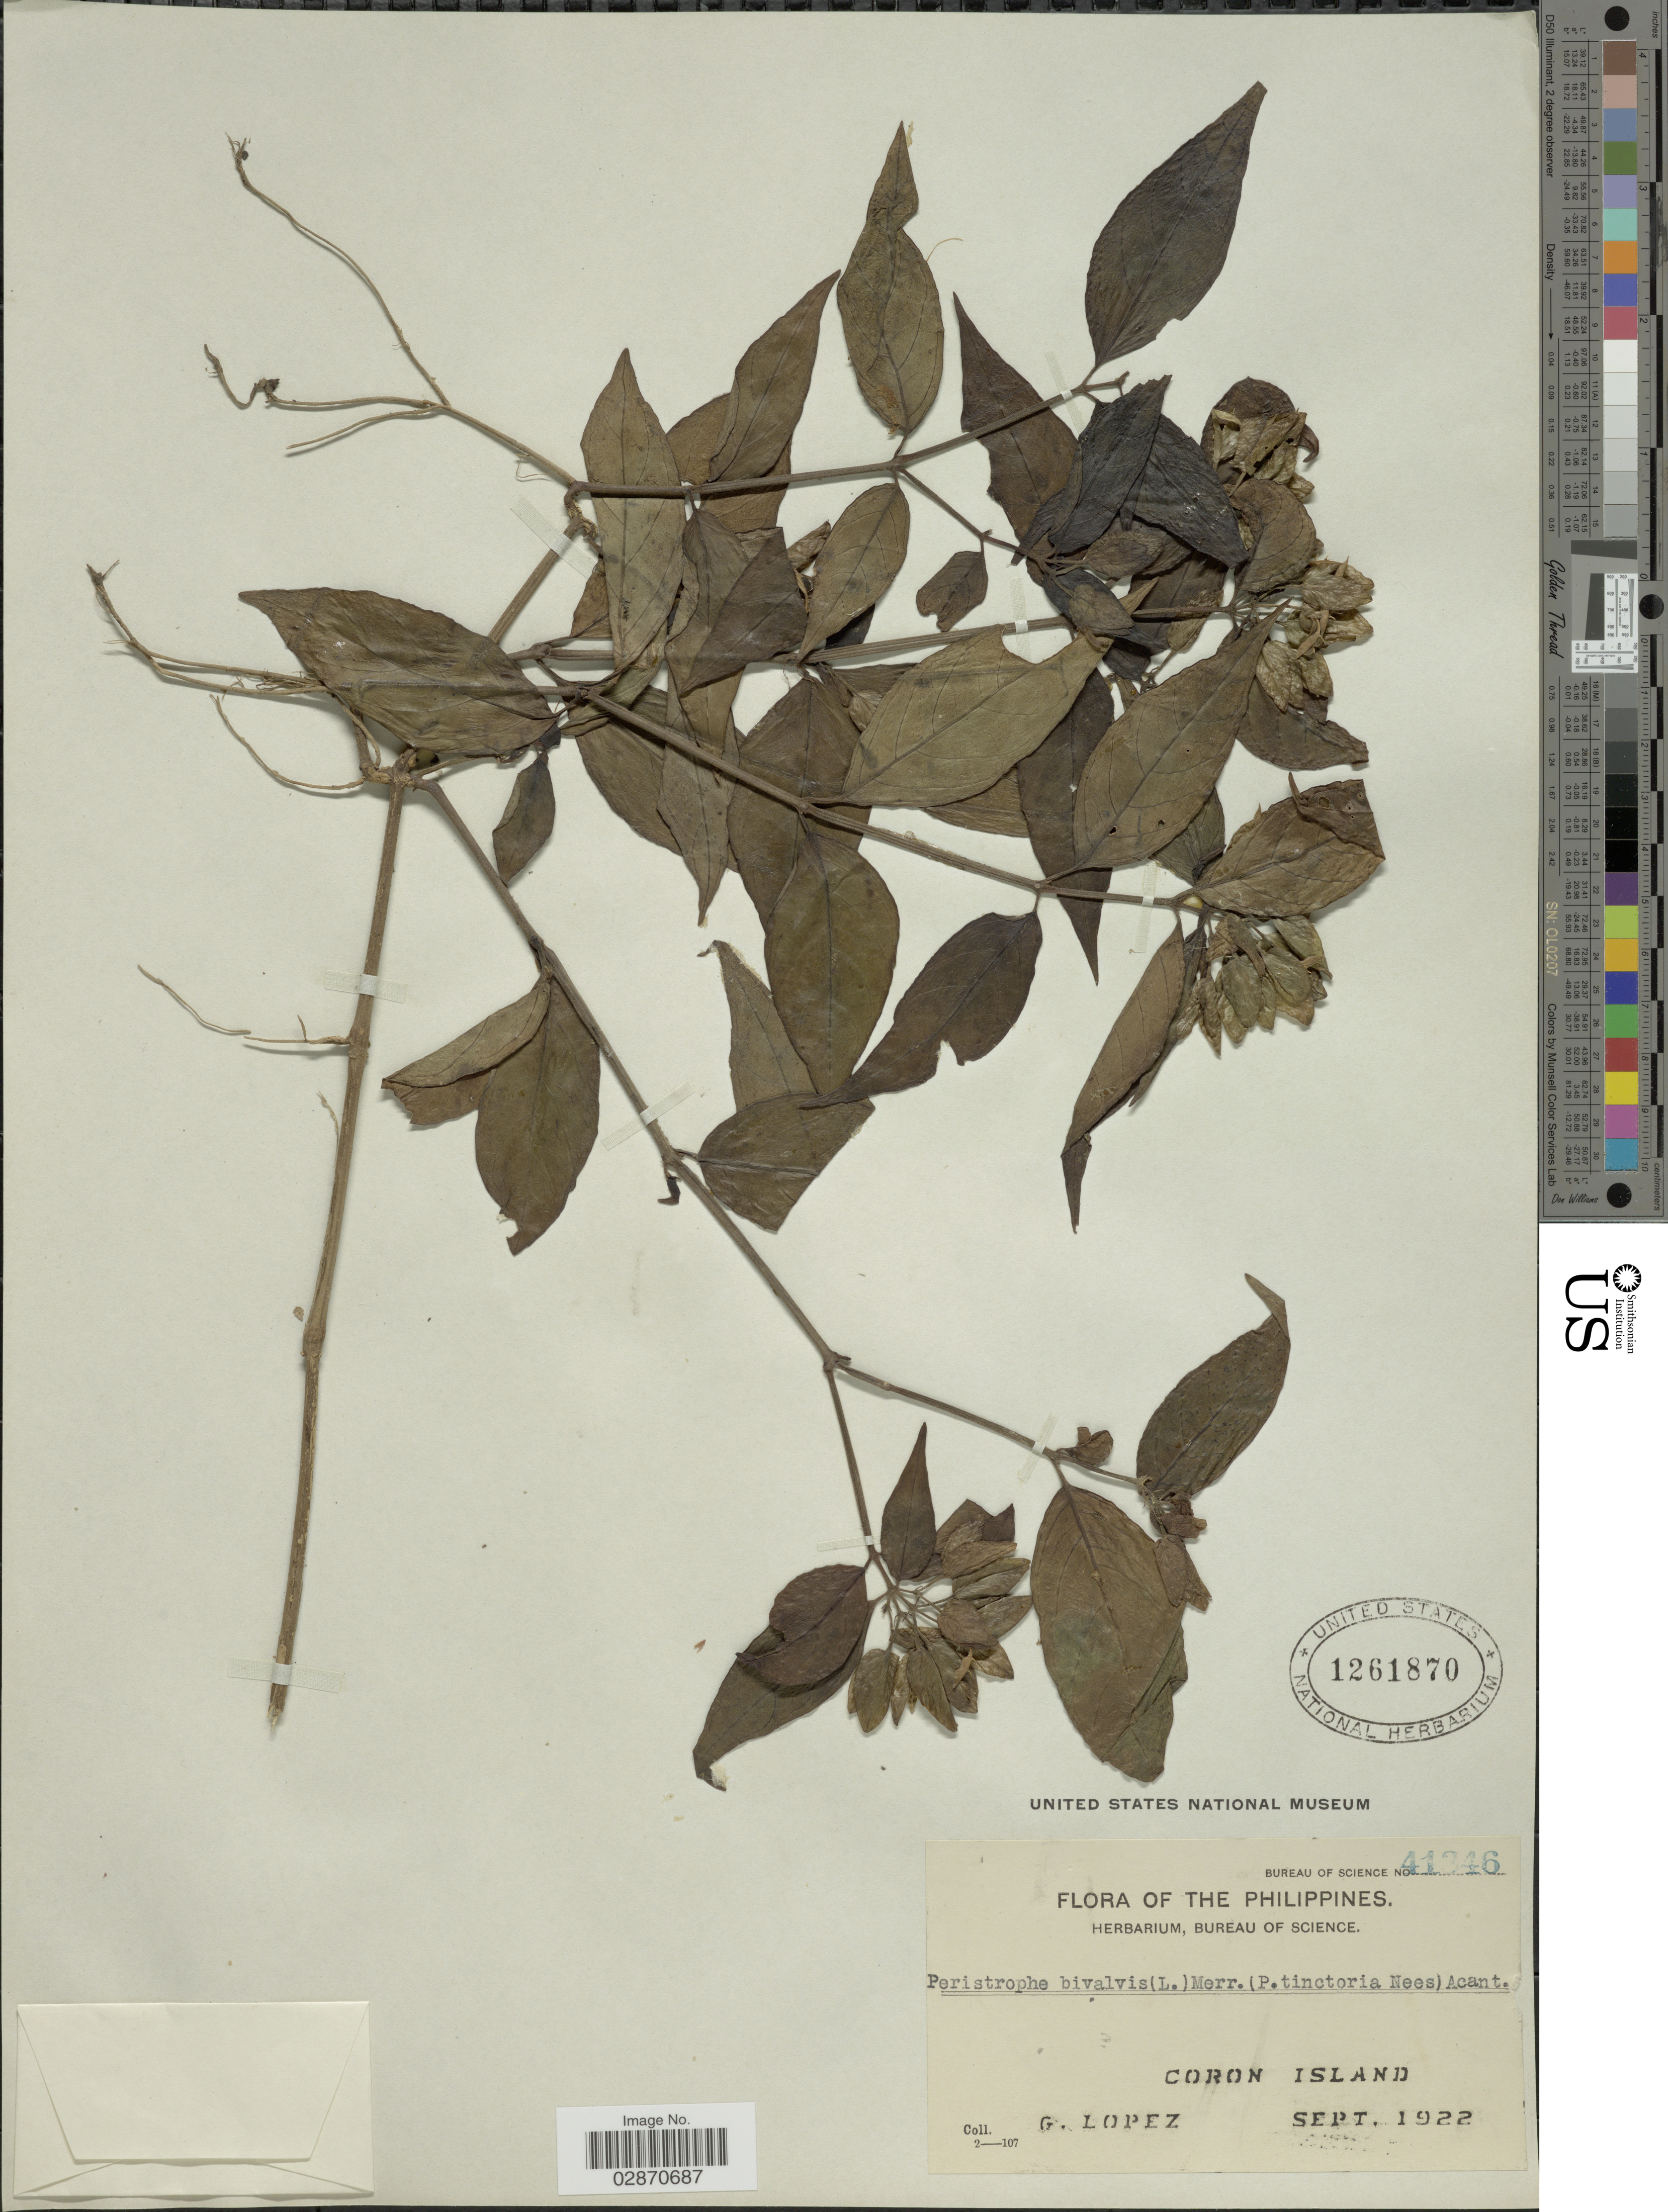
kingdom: Plantae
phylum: Tracheophyta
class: Magnoliopsida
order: Lamiales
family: Acanthaceae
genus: Peristrophe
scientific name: Peristrophe bivalvis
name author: (L.) Merr.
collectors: G. Lopéz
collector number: Bureau of Science 41346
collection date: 1922-09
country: Philippines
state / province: Mimaropa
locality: Coron Islands.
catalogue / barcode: US 1261870